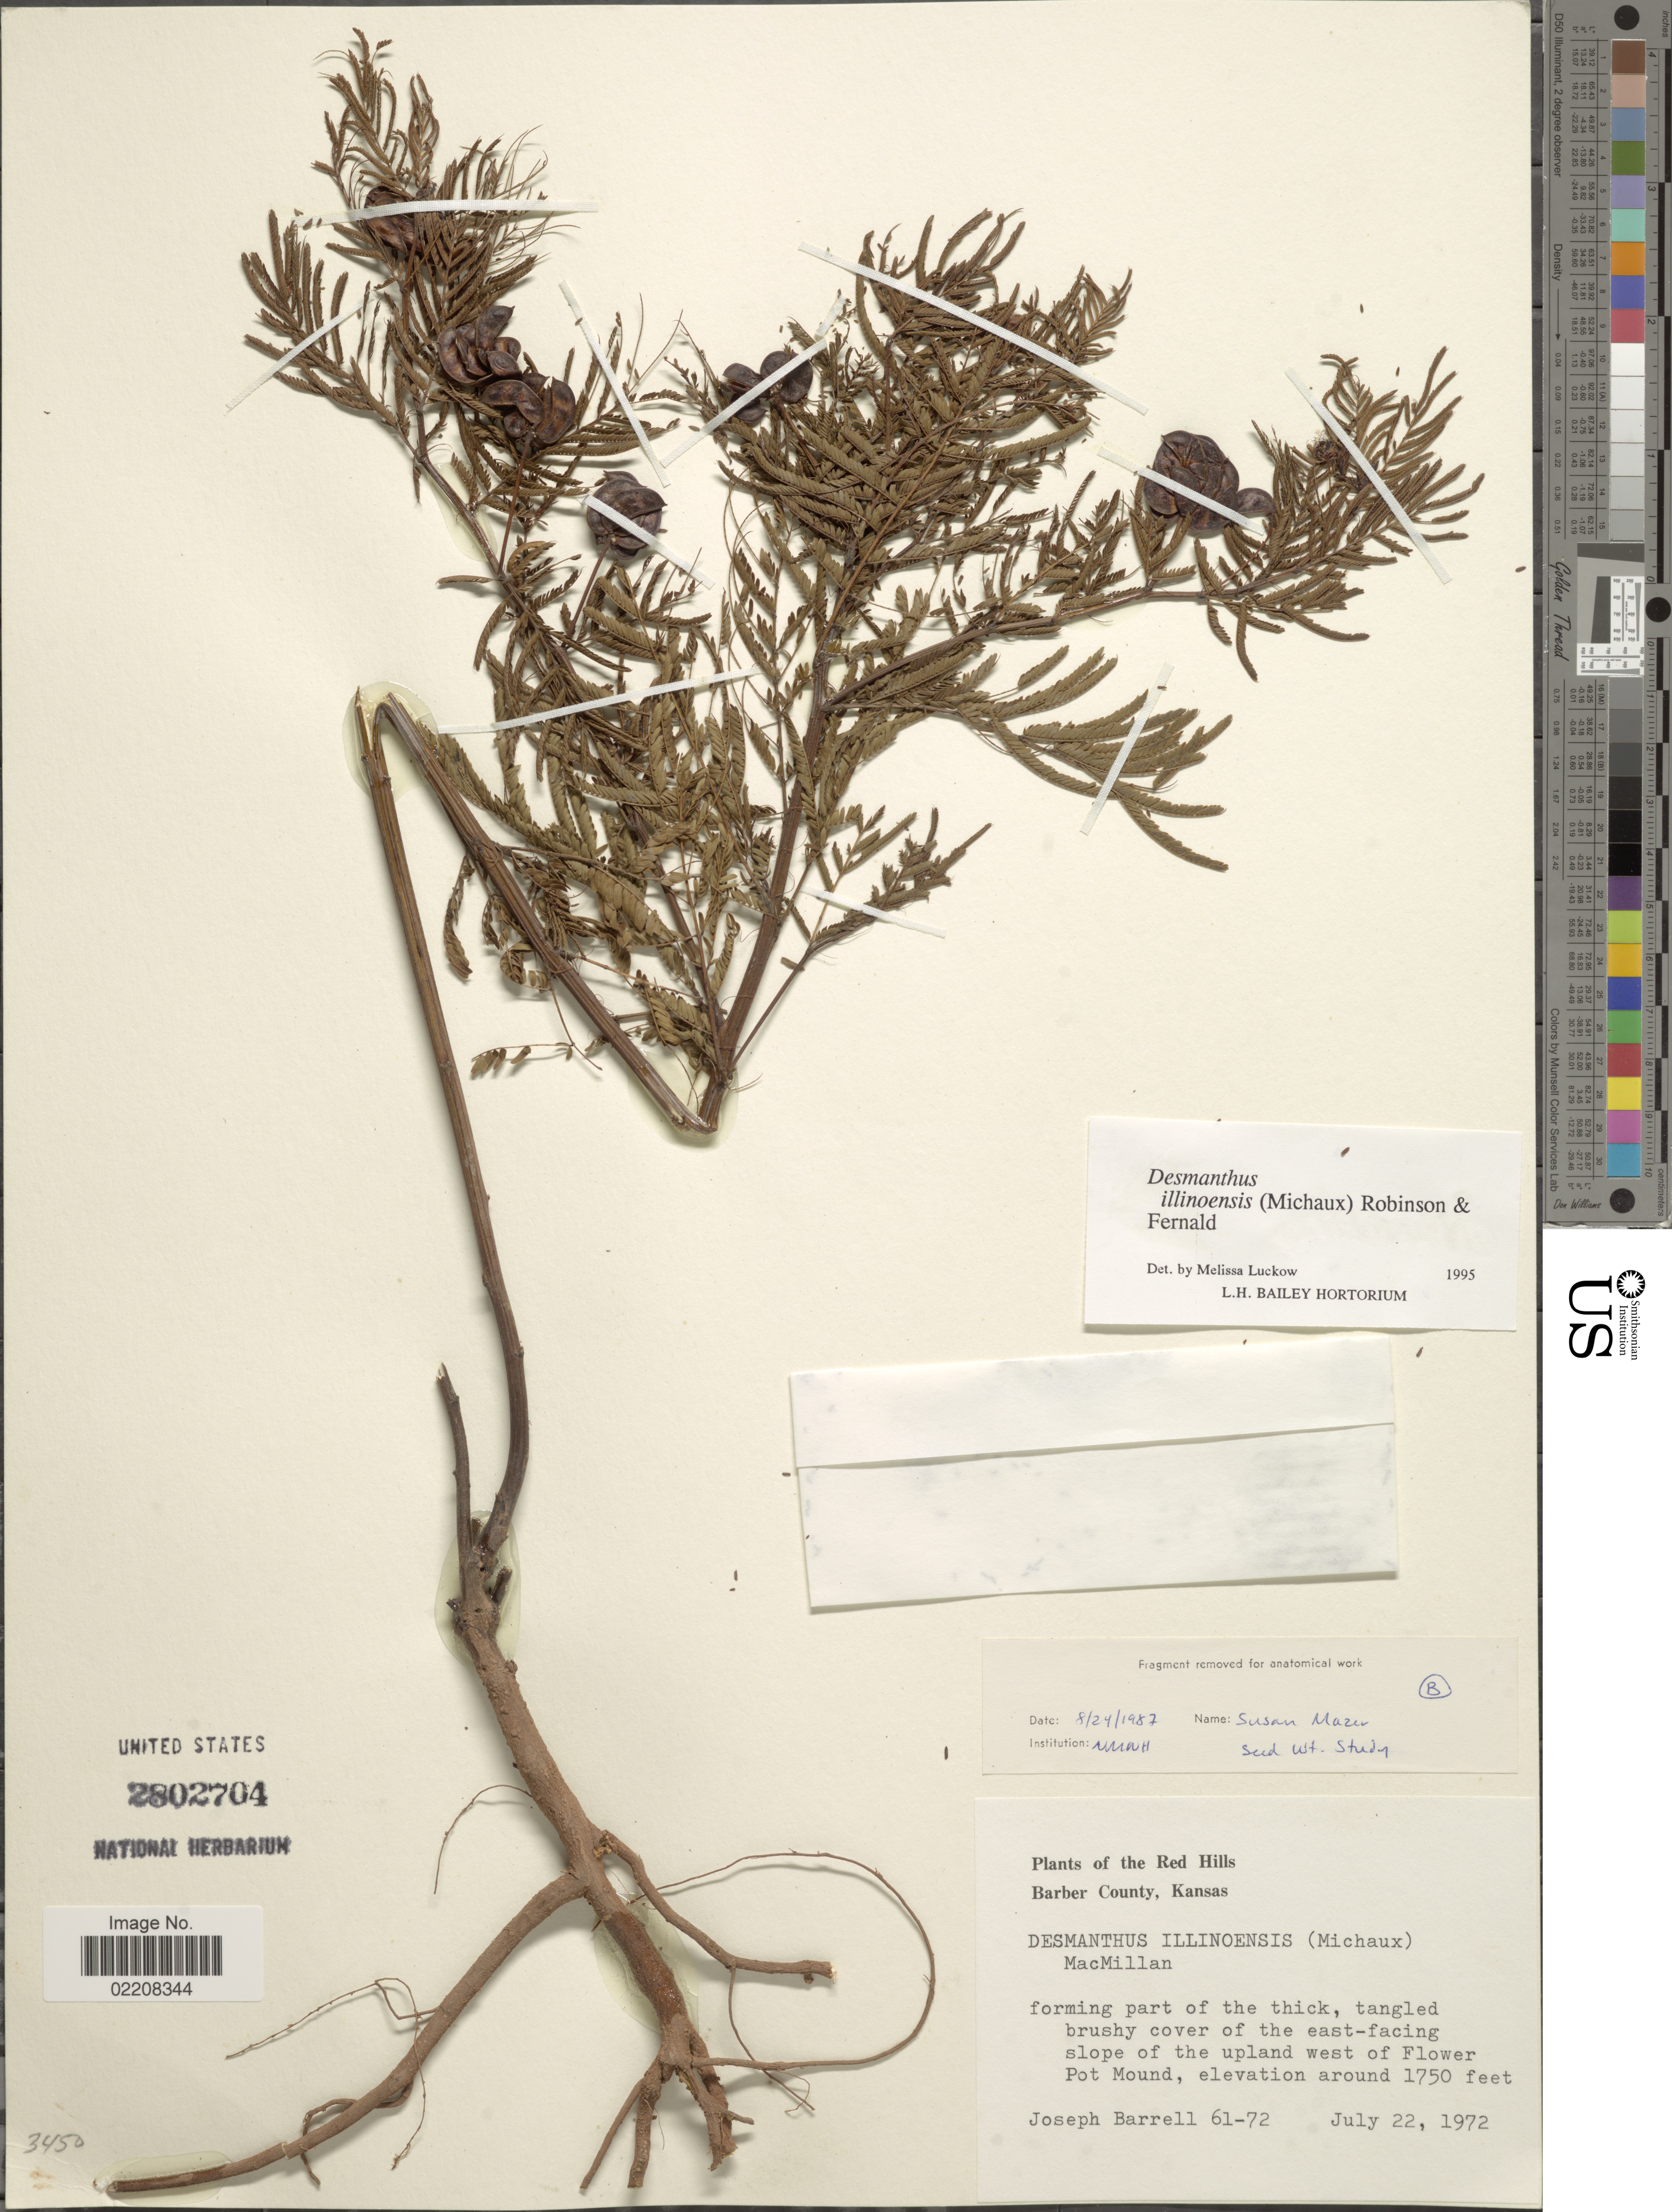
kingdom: Plantae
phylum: Tracheophyta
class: Magnoliopsida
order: Fabales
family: Fabaceae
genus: Desmanthus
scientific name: Desmanthus illinoensis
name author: (Michx.) MacMill.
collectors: J. Barrell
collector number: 61-72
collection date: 1972-07-22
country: United States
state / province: Kansas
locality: Red Hills. Barber County, Kansas. Forming part of the thick, tangled brushy cover of the east-facing slope of the upland west of Flower Pot Mound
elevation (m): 533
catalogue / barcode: US 2802704